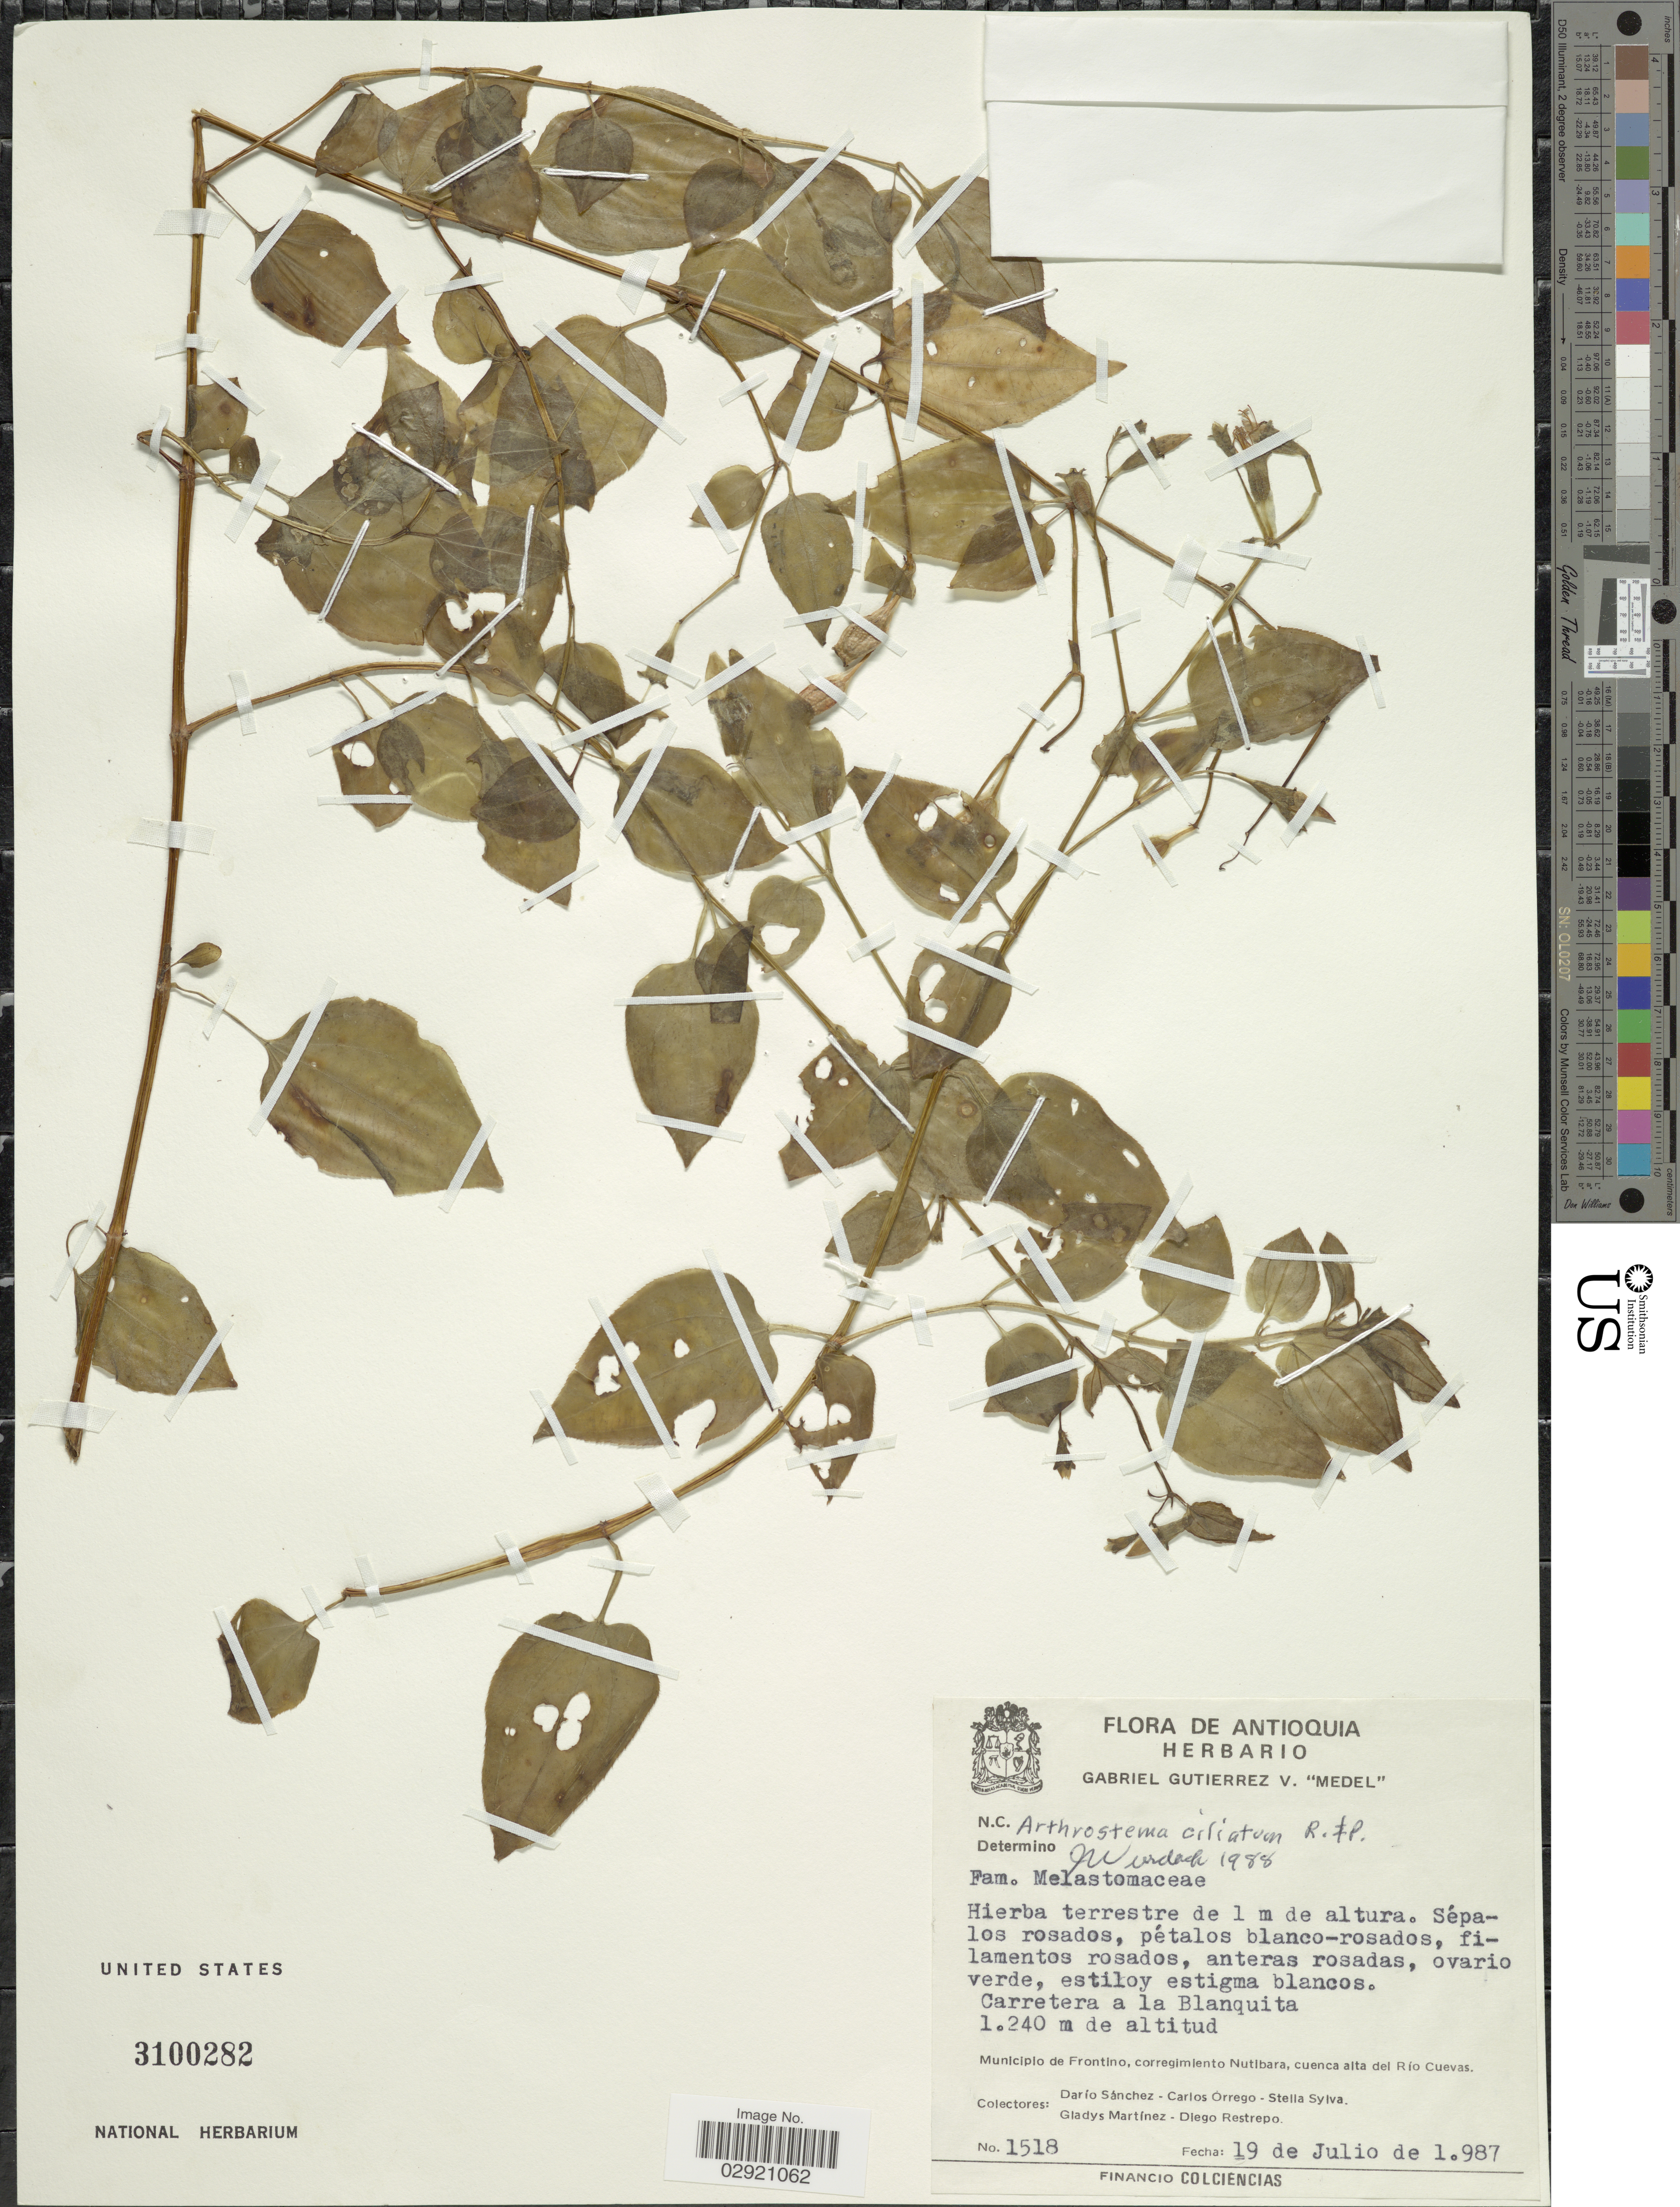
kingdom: Plantae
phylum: Tracheophyta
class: Magnoliopsida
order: Myrtales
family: Melastomataceae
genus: Arthrostemma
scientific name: Arthrostemma ciliatum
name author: Pav. ex D. Don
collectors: D. Sánchez, C. Orrego, S. Sylva, G. Martínez & D. Restrepo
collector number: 1518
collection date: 1987-07-19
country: Colombia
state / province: Antioquia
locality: Carretera a la Blanquita. Municipio de Frontino, corregimiento Nutlbara, cuenca alta del Río Cuevas.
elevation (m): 1240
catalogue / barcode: US 3100282